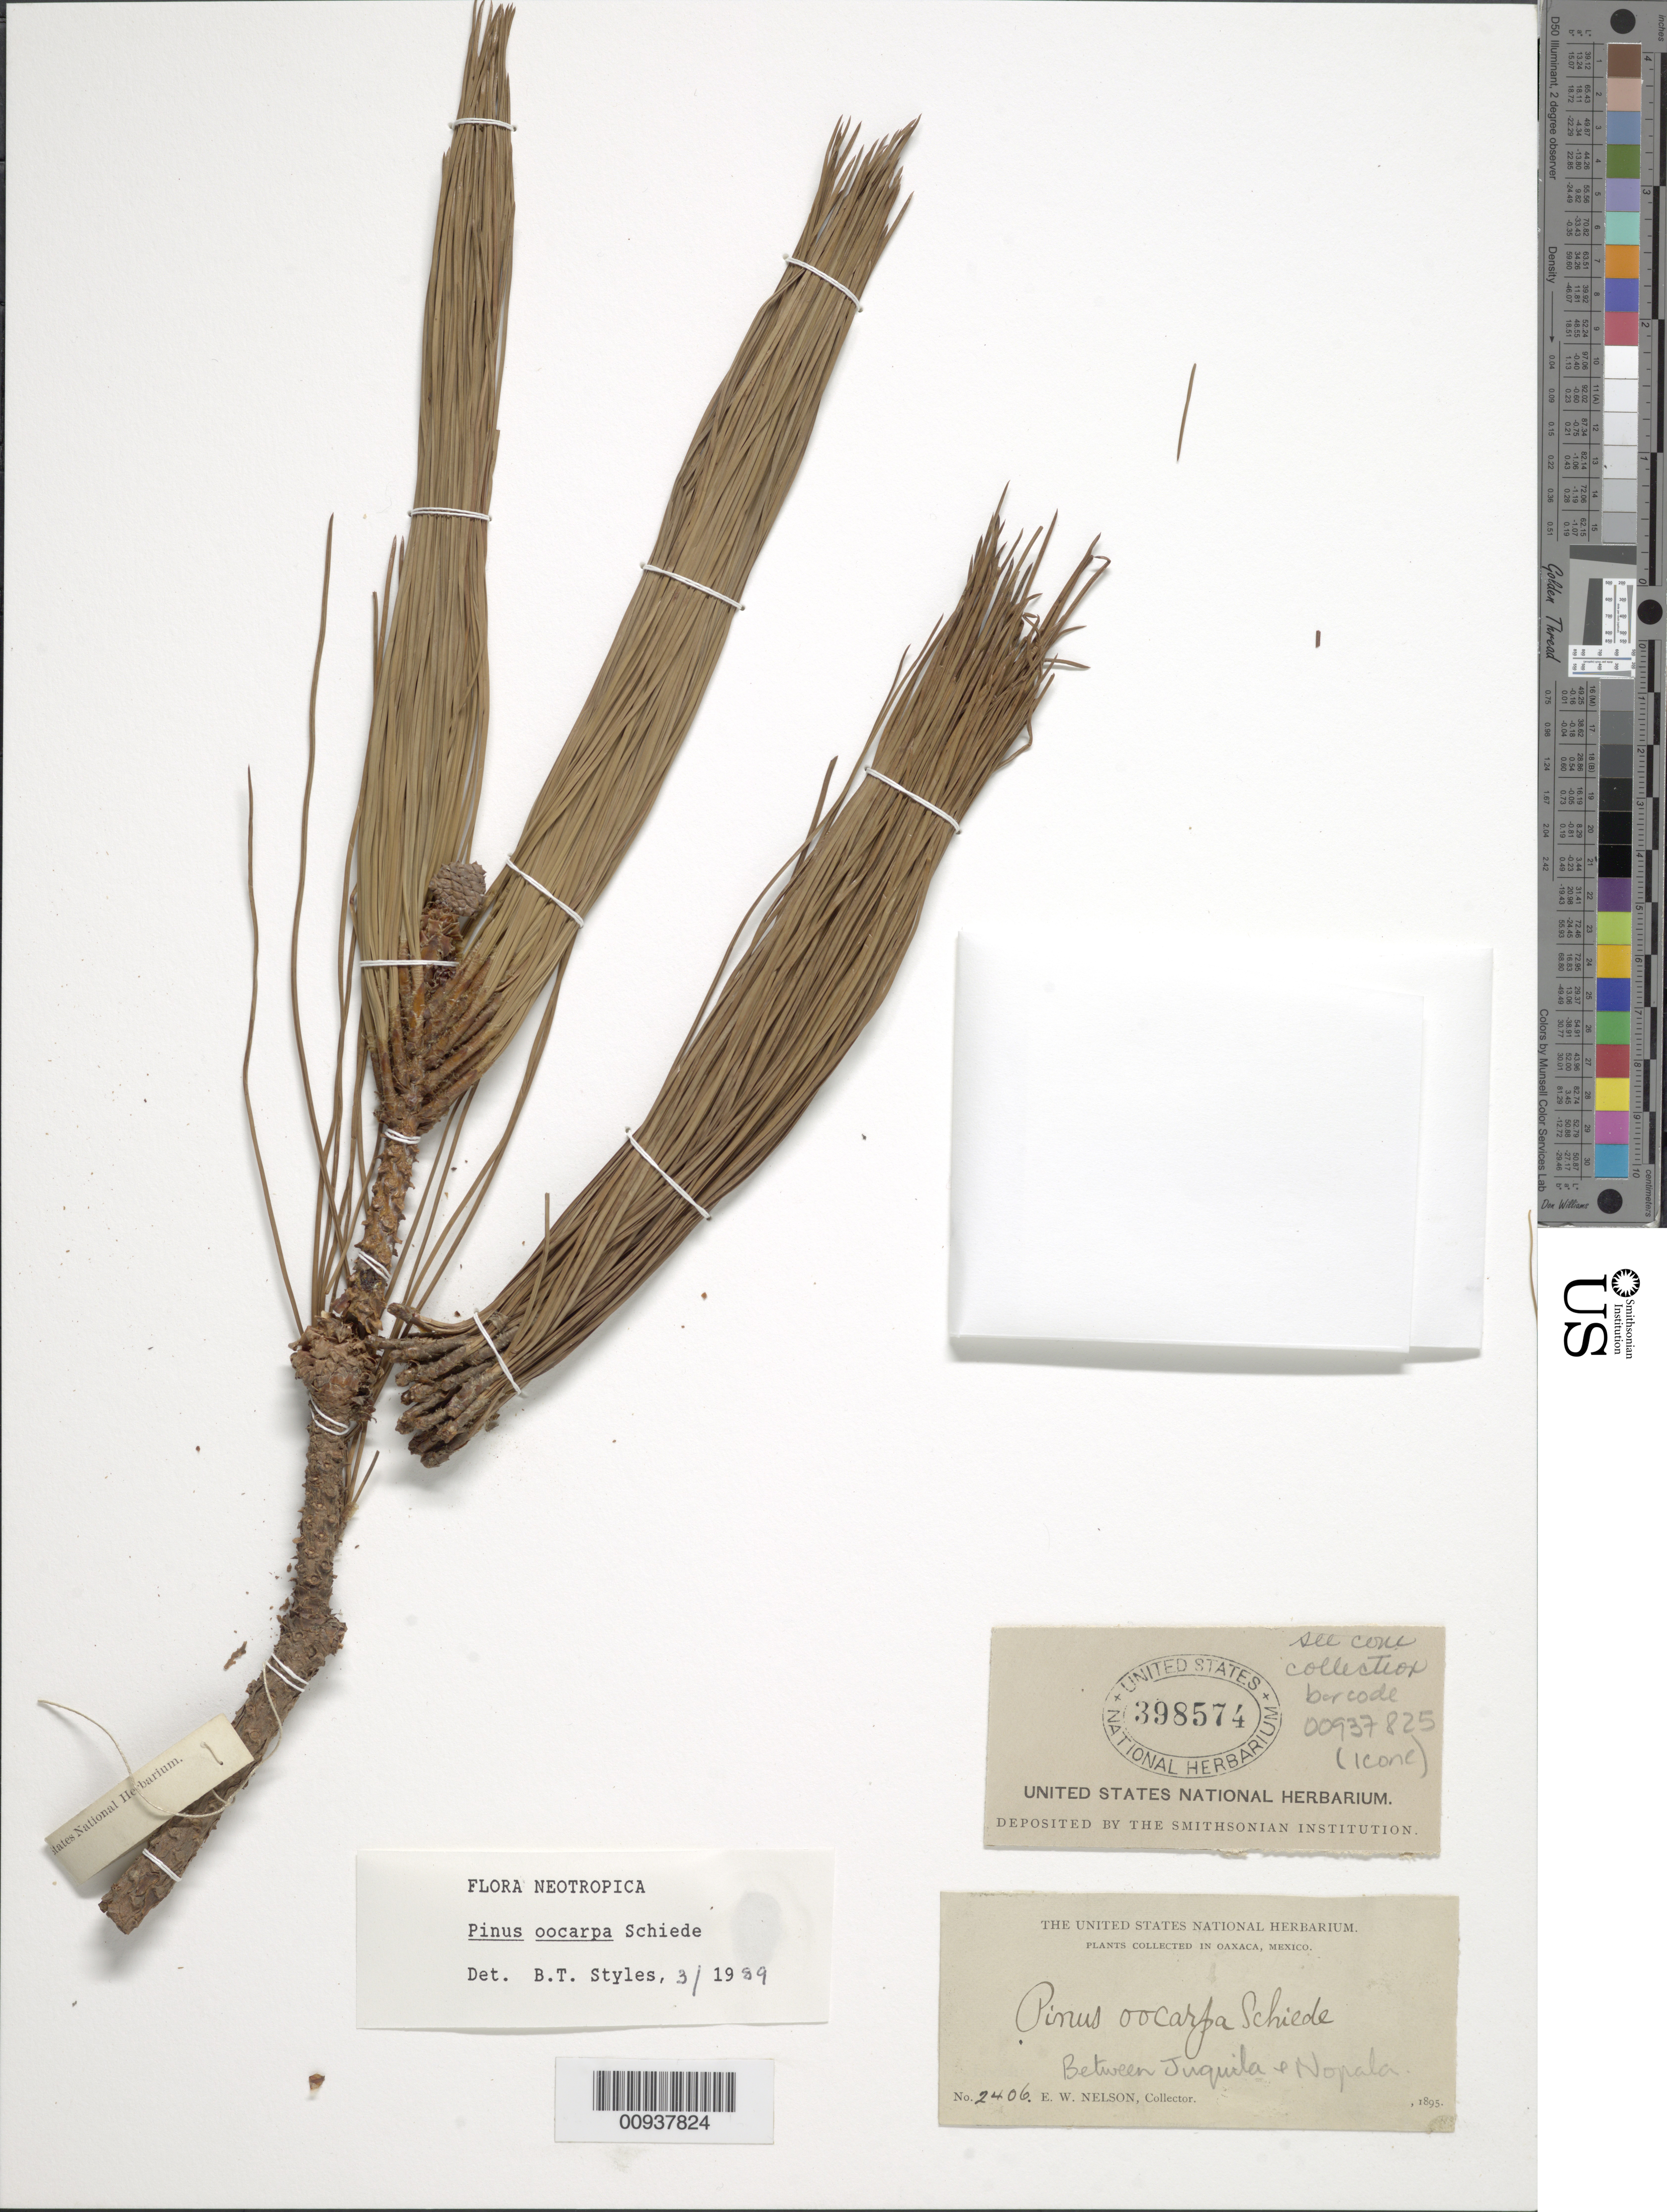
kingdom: Plantae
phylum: Tracheophyta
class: Pinopsida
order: Pinales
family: Pinaceae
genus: Pinus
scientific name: Pinus oocarpa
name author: Schiede ex Schltdl.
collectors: E. W. Nelson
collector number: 2406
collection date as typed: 1895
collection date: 1895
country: Mexico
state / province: Oaxaca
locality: Between Juquila and Nopala.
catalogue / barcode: US 398574